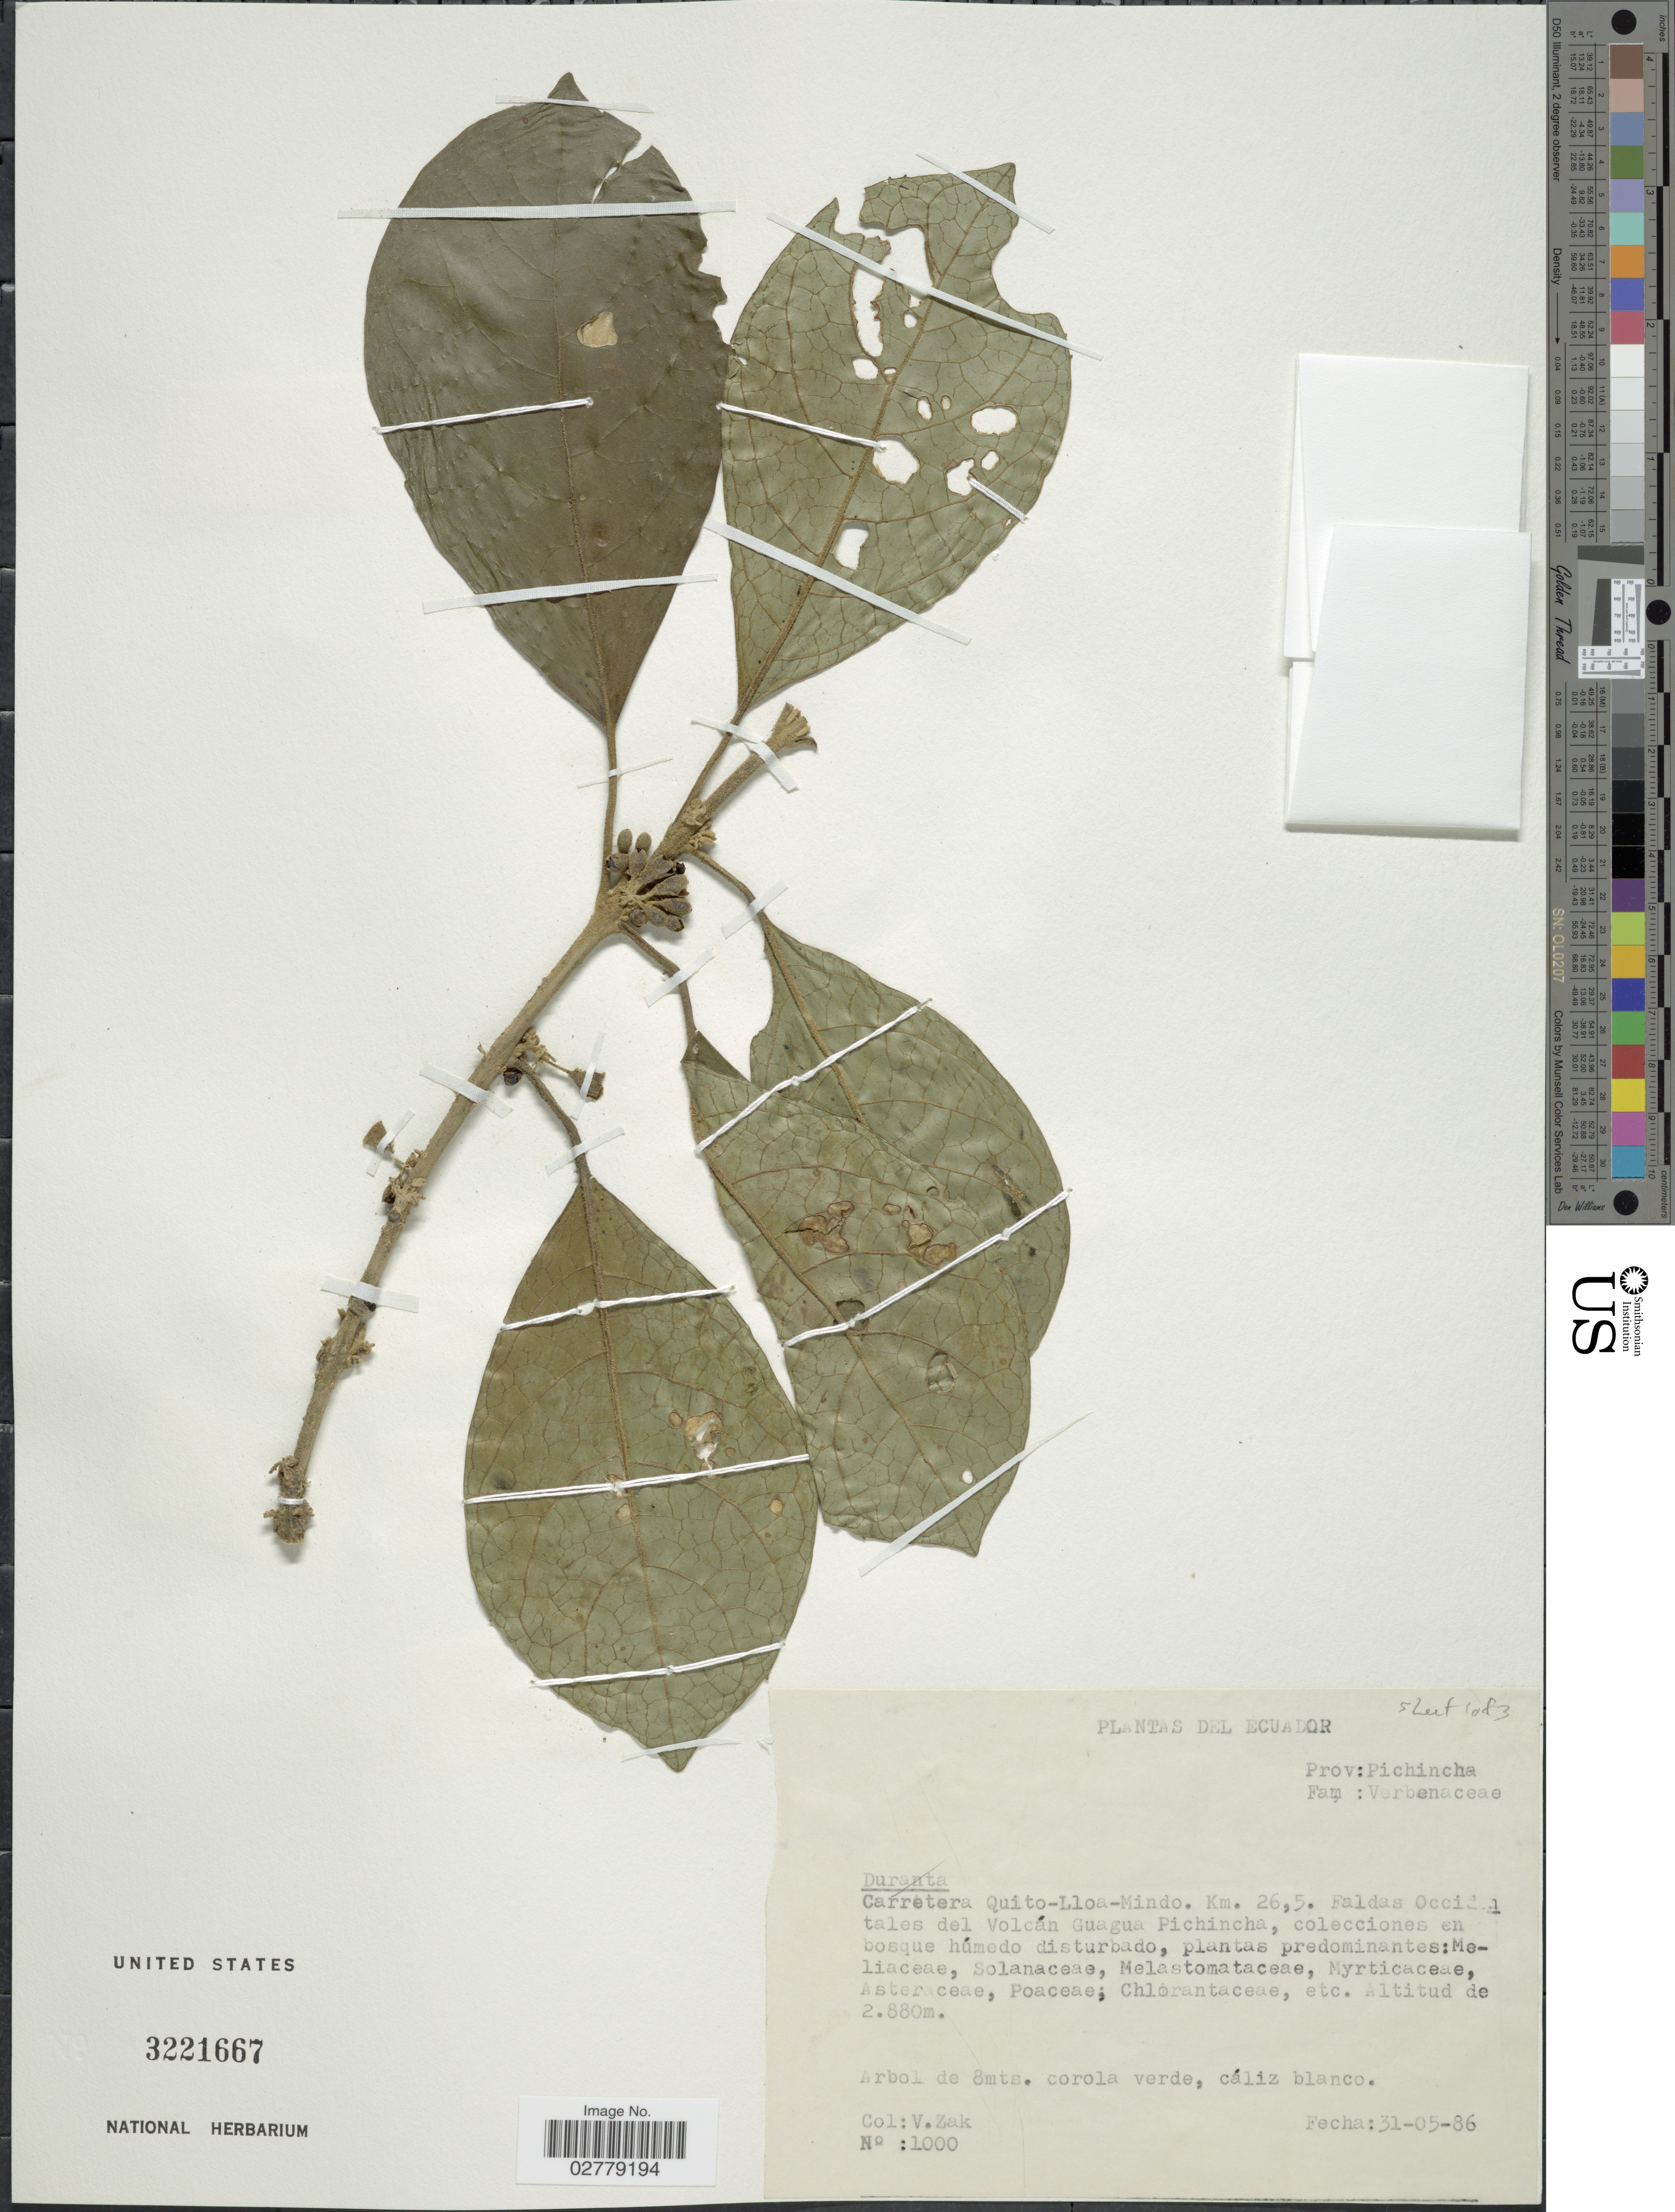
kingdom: Plantae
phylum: Tracheophyta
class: Magnoliopsida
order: Lamiales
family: Lamiaceae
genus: Aegiphila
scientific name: Aegiphila sp.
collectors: V. Zak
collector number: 1000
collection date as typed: Transcribed d/m/y: 31/5/86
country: Ecuador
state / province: Pichincha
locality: Carretera Quito-Lloa-Mindo, Km 26.5, Faldas Occidentales del Volcán Guagua Pichincha.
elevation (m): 2880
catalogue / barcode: US 3221667